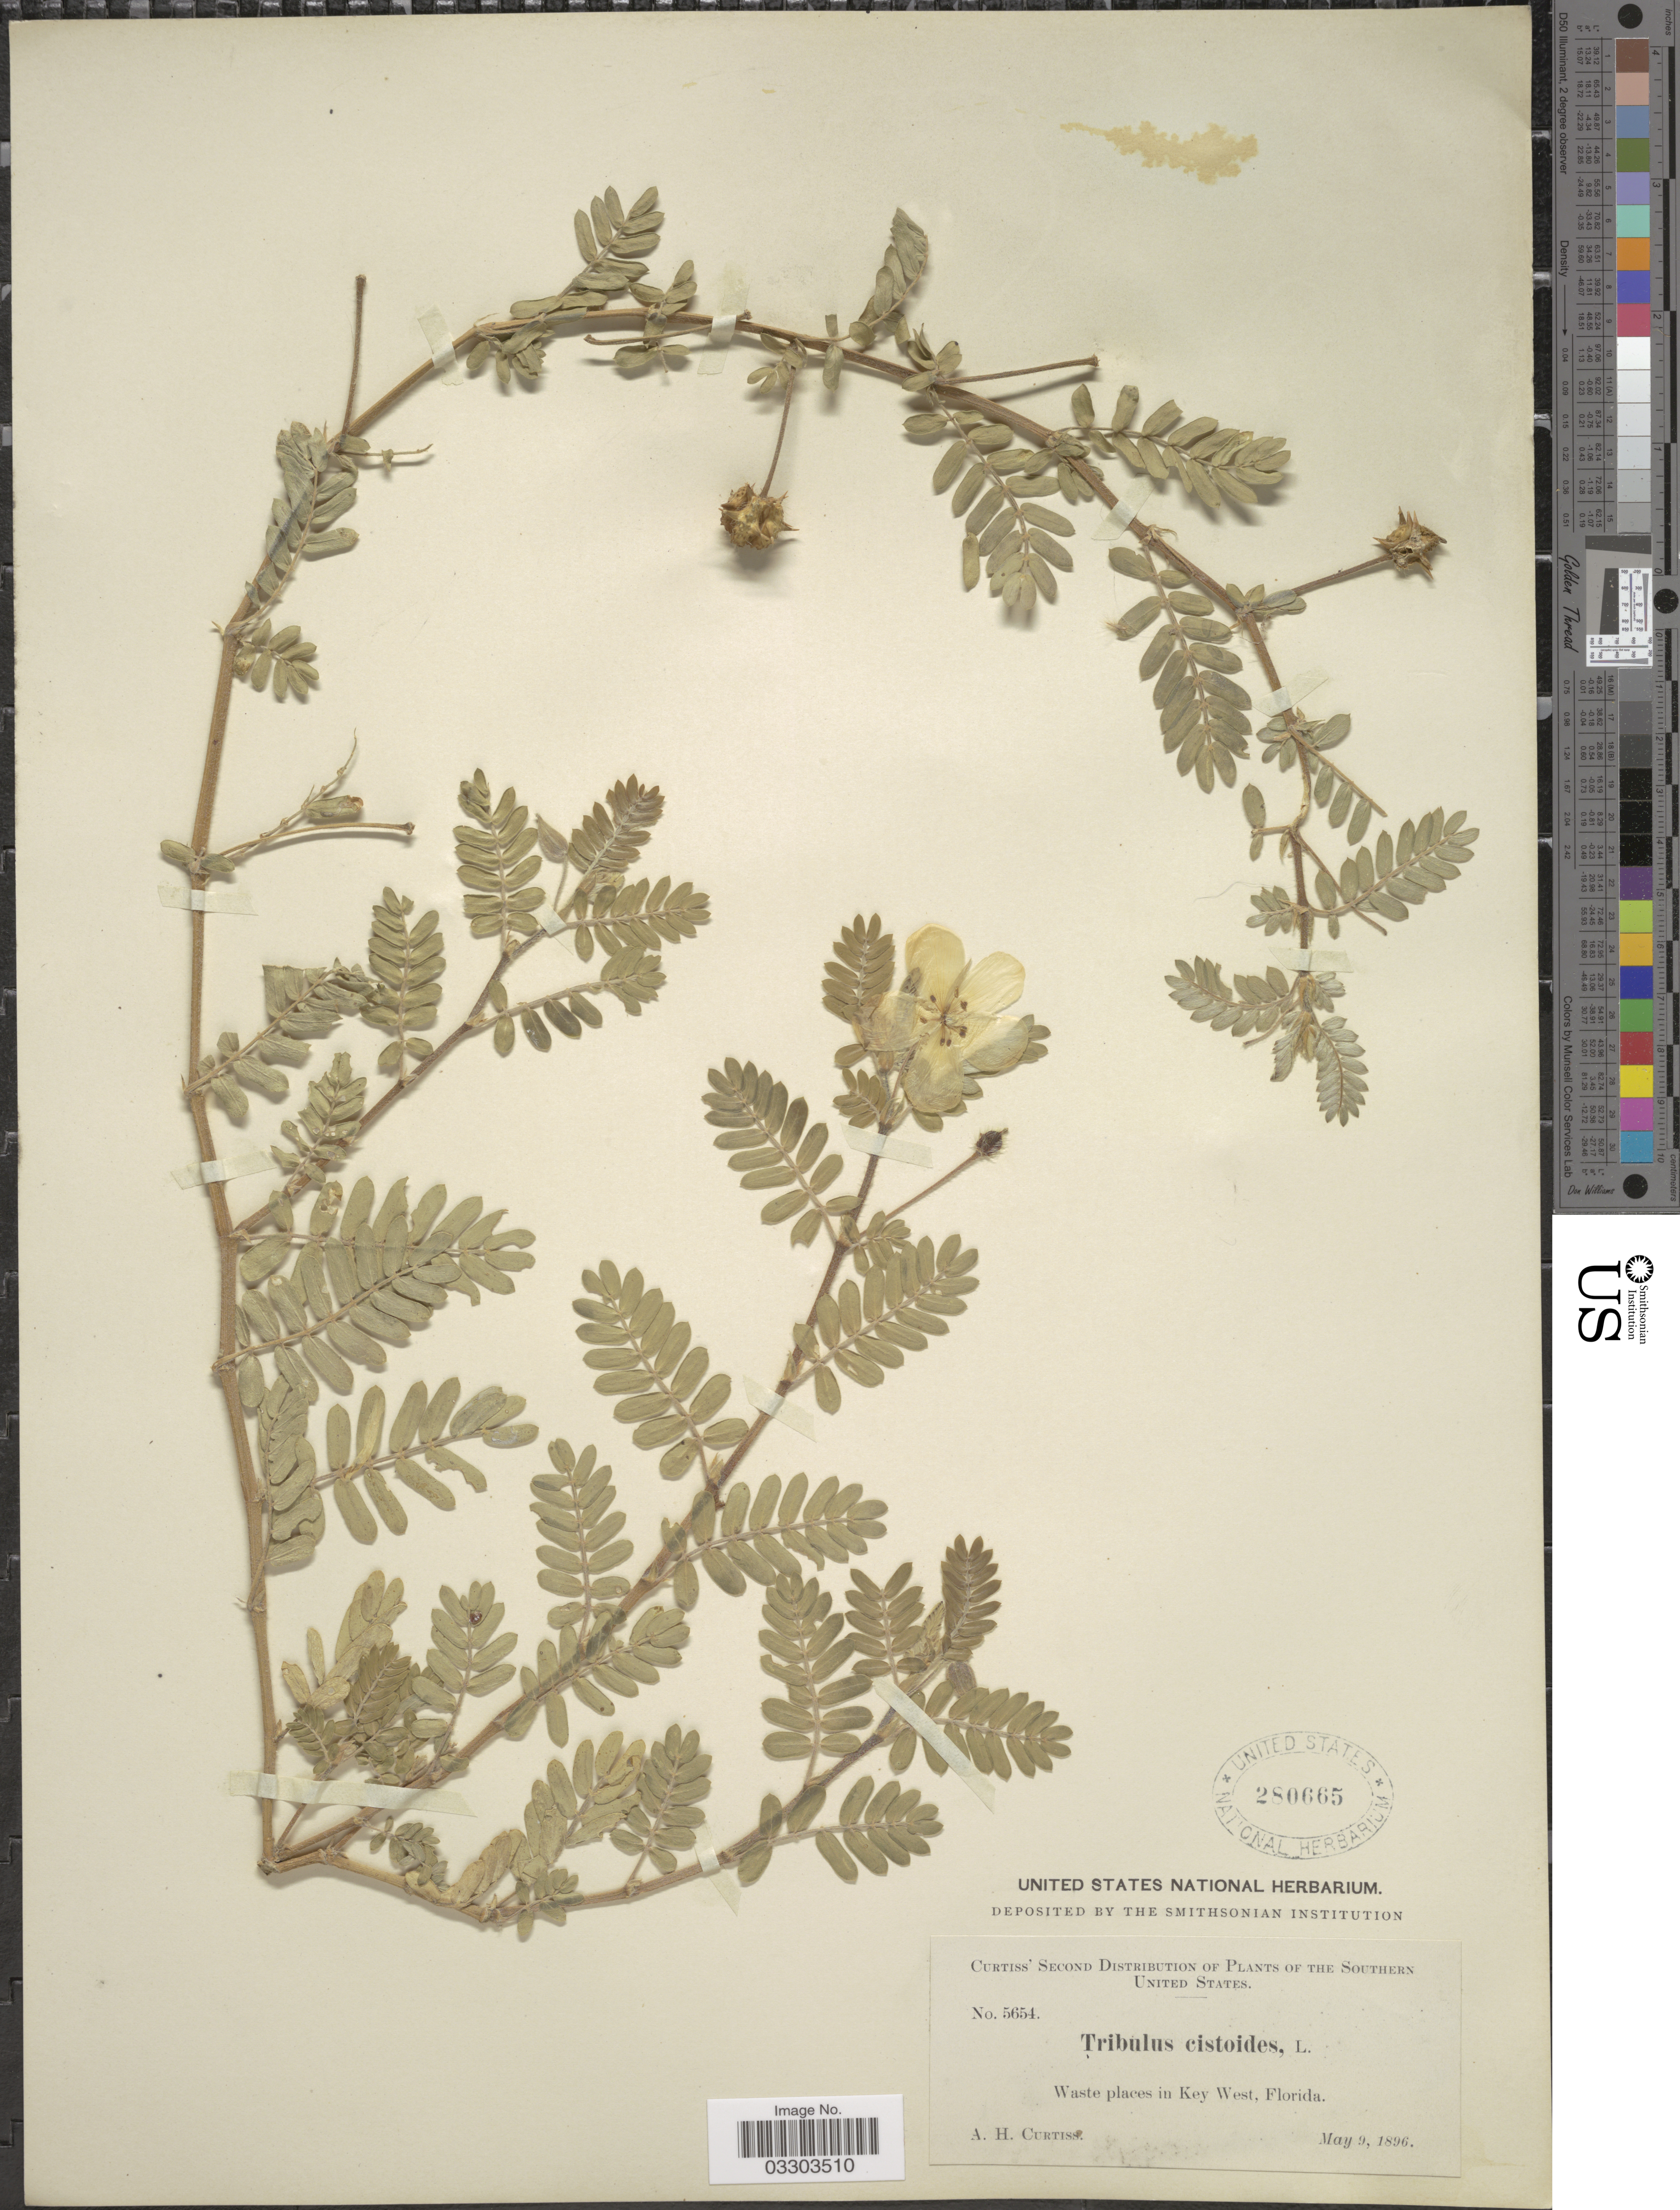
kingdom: Plantae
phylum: Tracheophyta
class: Magnoliopsida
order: Zygophyllales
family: Zygophyllaceae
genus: Tribulus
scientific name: Tribulus cistoides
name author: L.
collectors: A. H. Curtiss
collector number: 5654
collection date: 1896-05-09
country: United States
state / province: Florida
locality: Southern United States. Waste places in Key West.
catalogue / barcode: US 280665